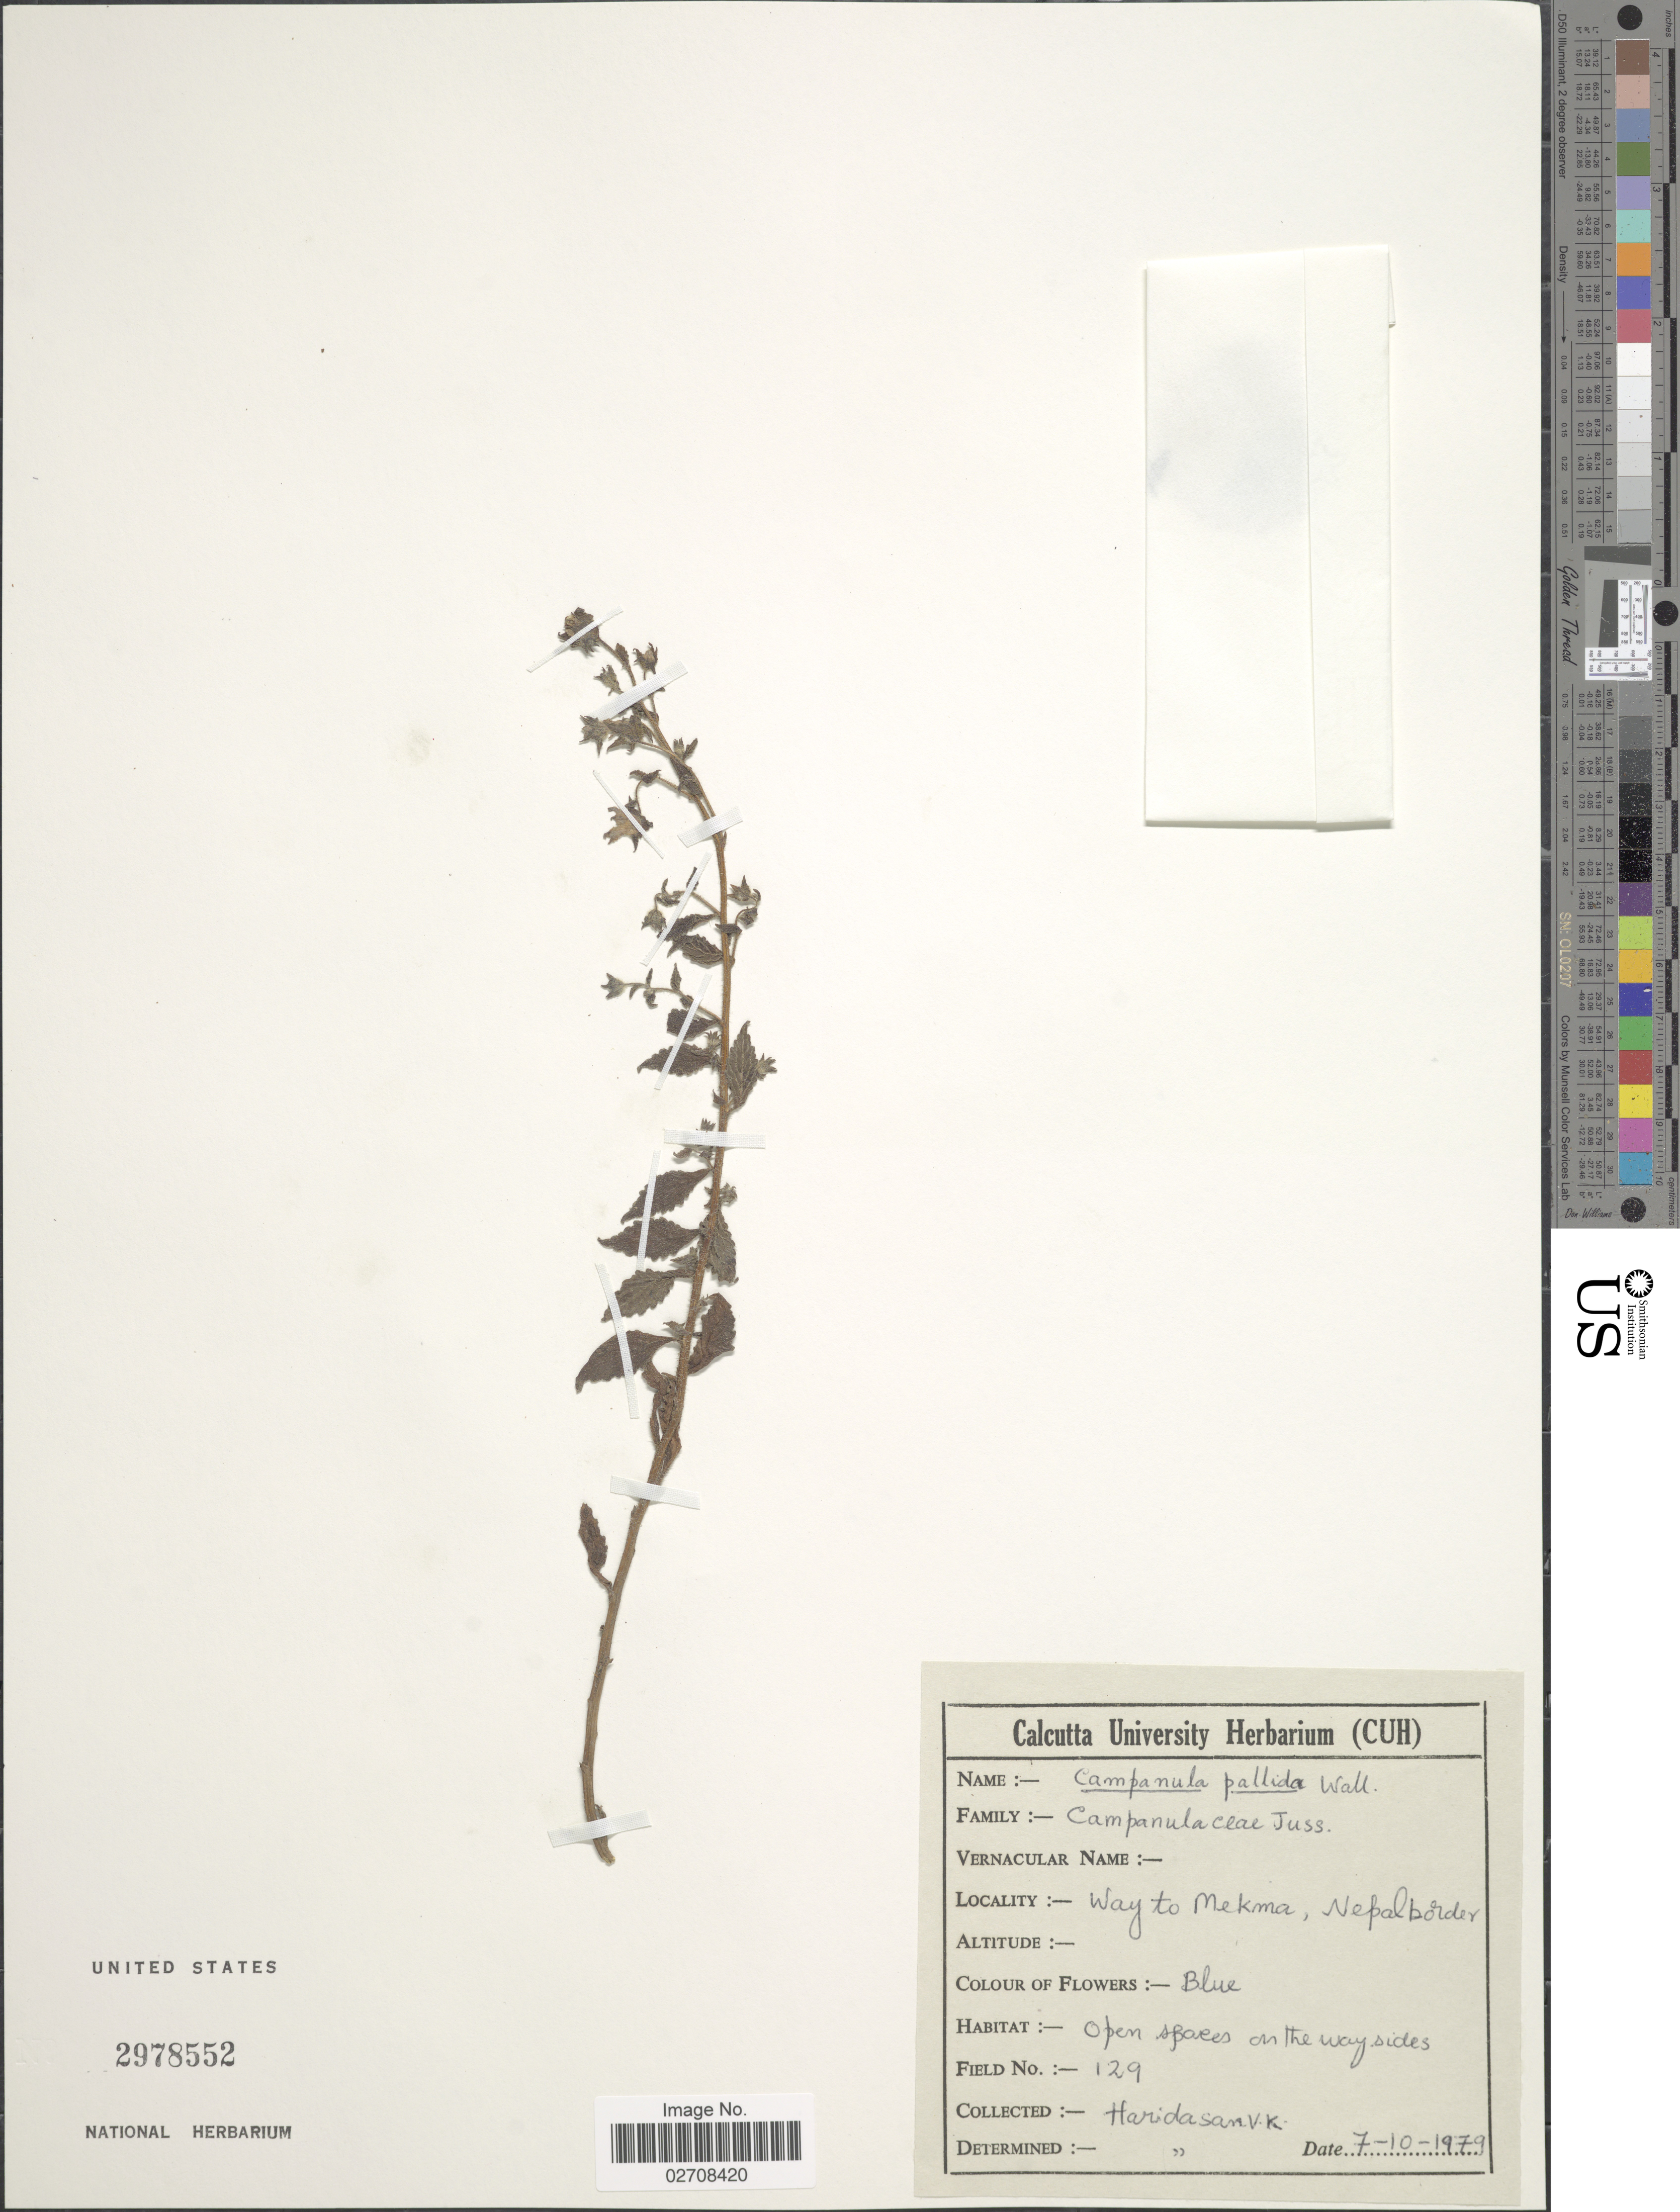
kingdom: Plantae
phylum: Tracheophyta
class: Magnoliopsida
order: Asterales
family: Campanulaceae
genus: Campanula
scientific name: Campanula pallida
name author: Wall.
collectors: V. Haridasan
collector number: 129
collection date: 1979-10-07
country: Nepal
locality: Way to Mekma, Nepal border.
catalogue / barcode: US 2978552